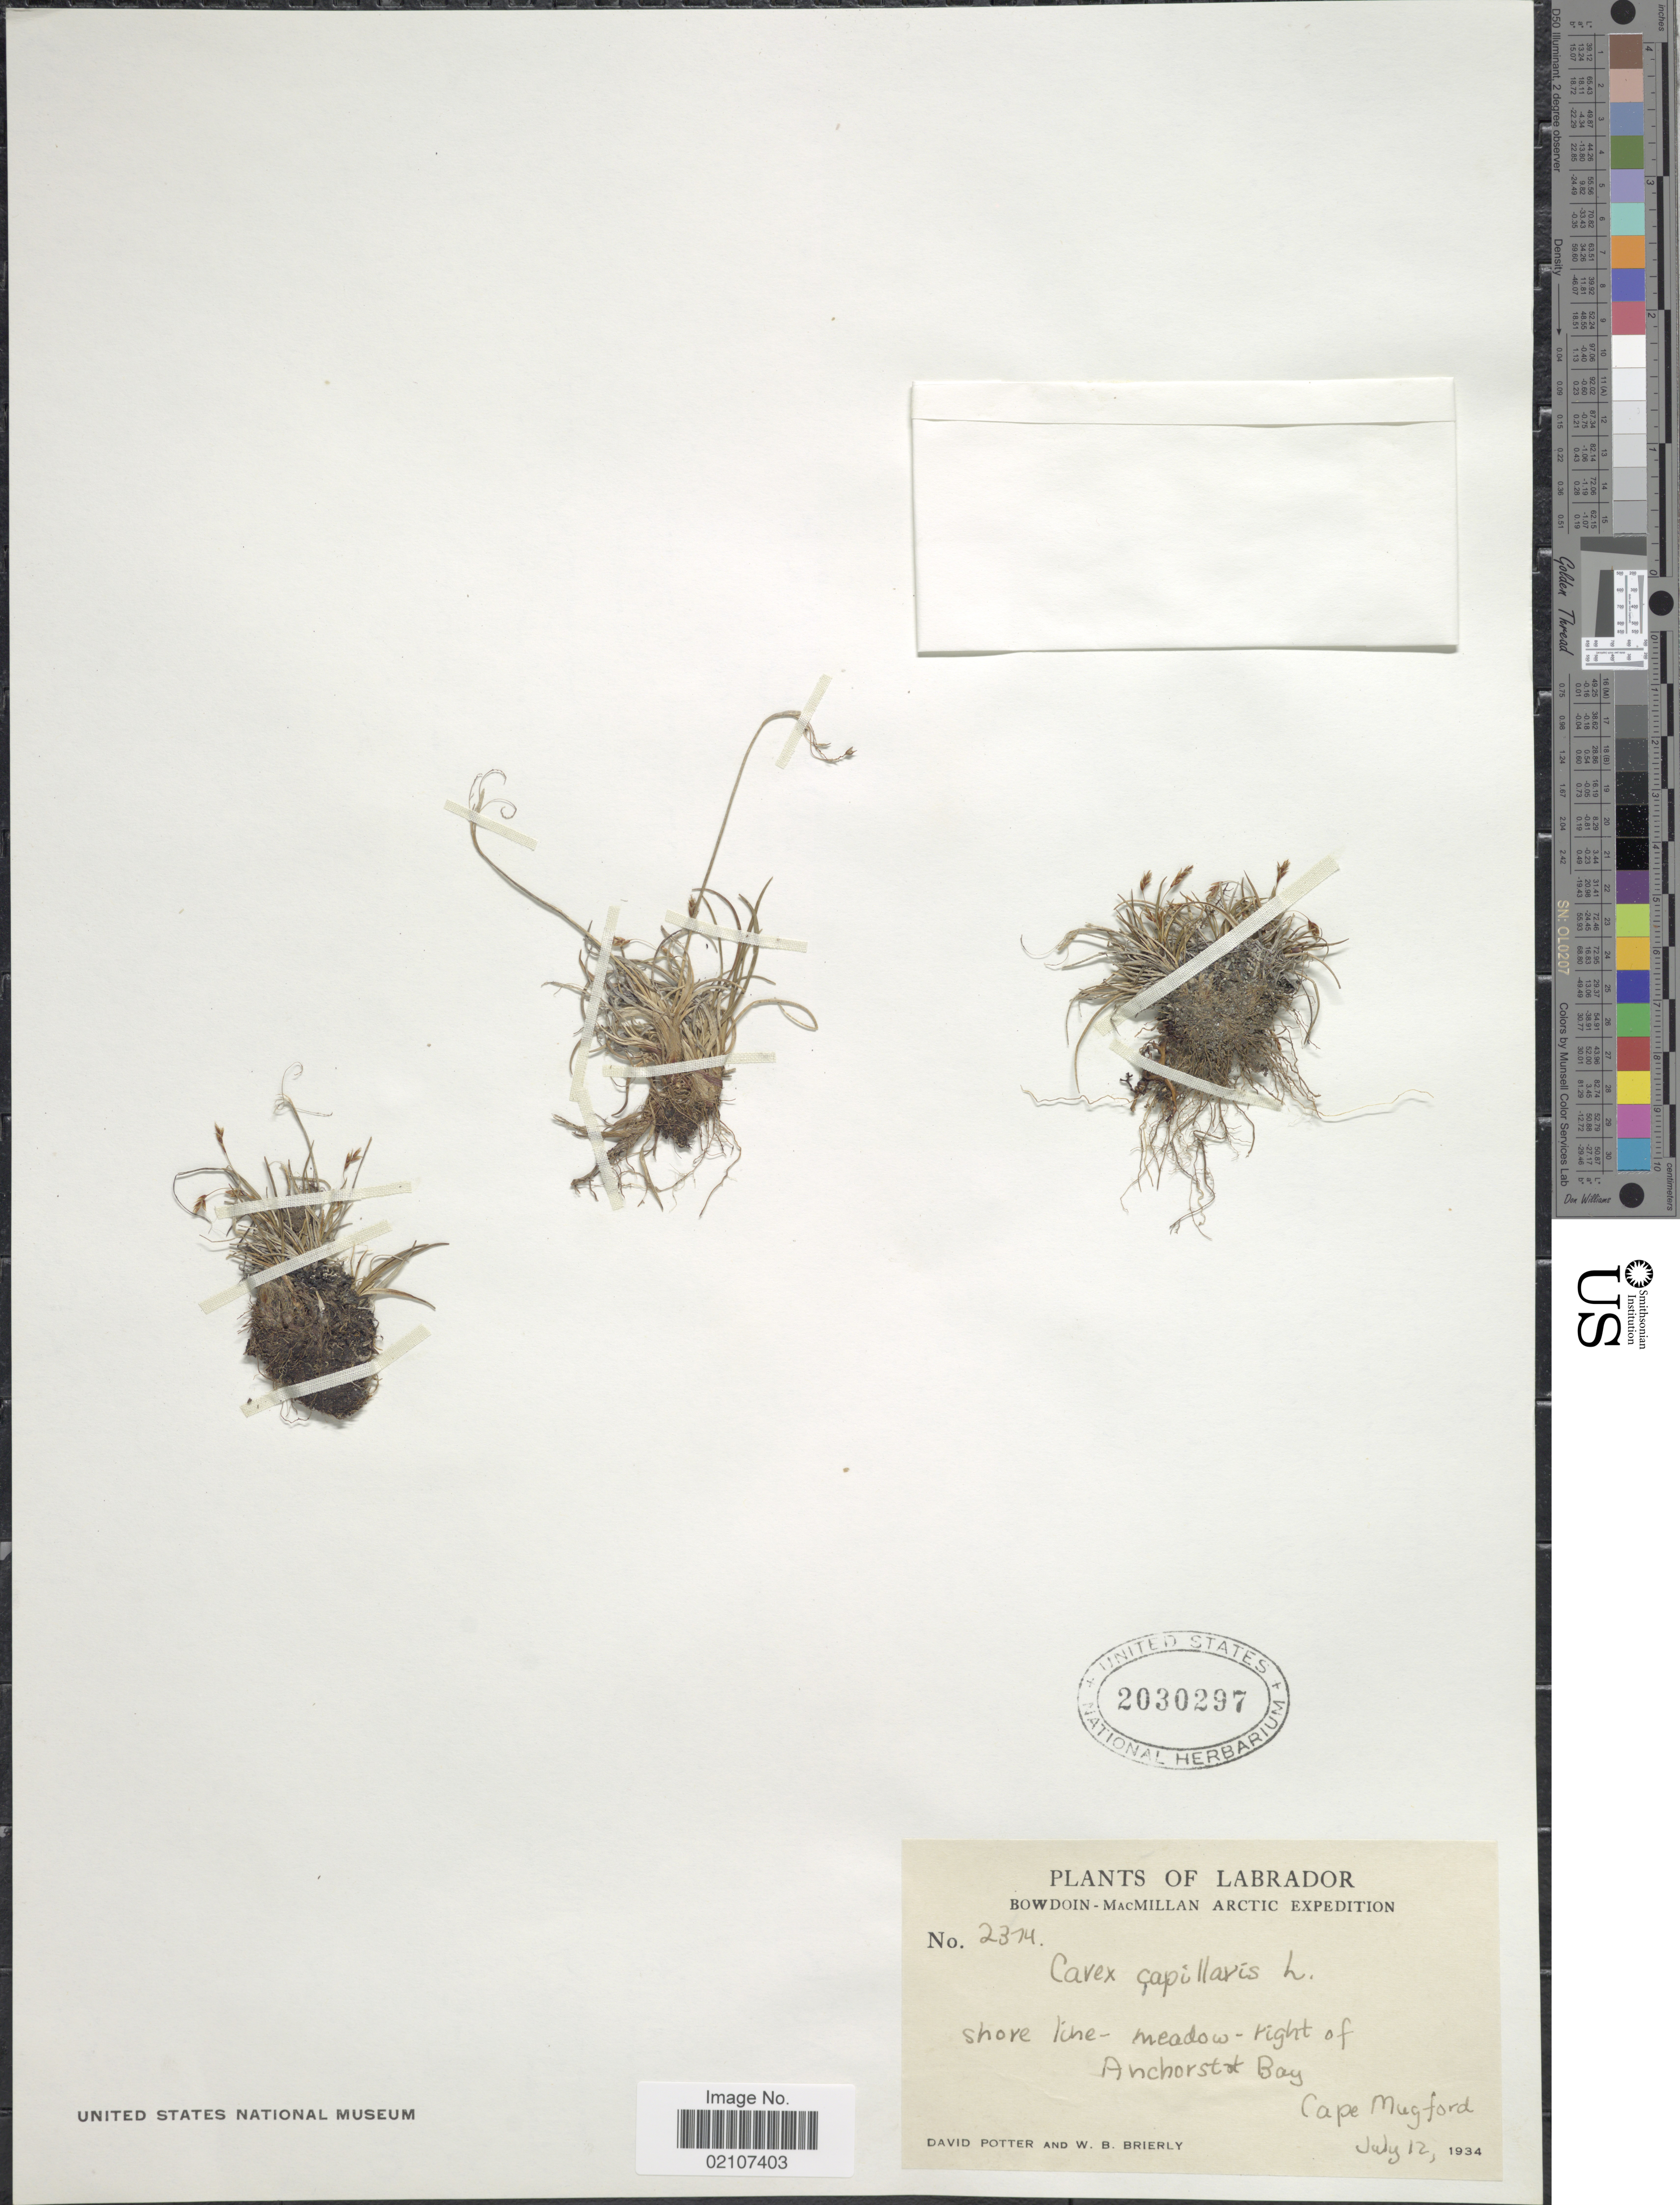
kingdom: Plantae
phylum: Tracheophyta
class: Liliopsida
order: Poales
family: Cyperaceae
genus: Carex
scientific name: Carex capillaris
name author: L.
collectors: D. Potter & W. Brierly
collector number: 2374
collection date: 1934-07-12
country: Canada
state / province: Newfoundland and Labrador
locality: Labrador, shore line-meadow-right of Anchorst Bay, Cape Mugord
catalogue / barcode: US 2030297